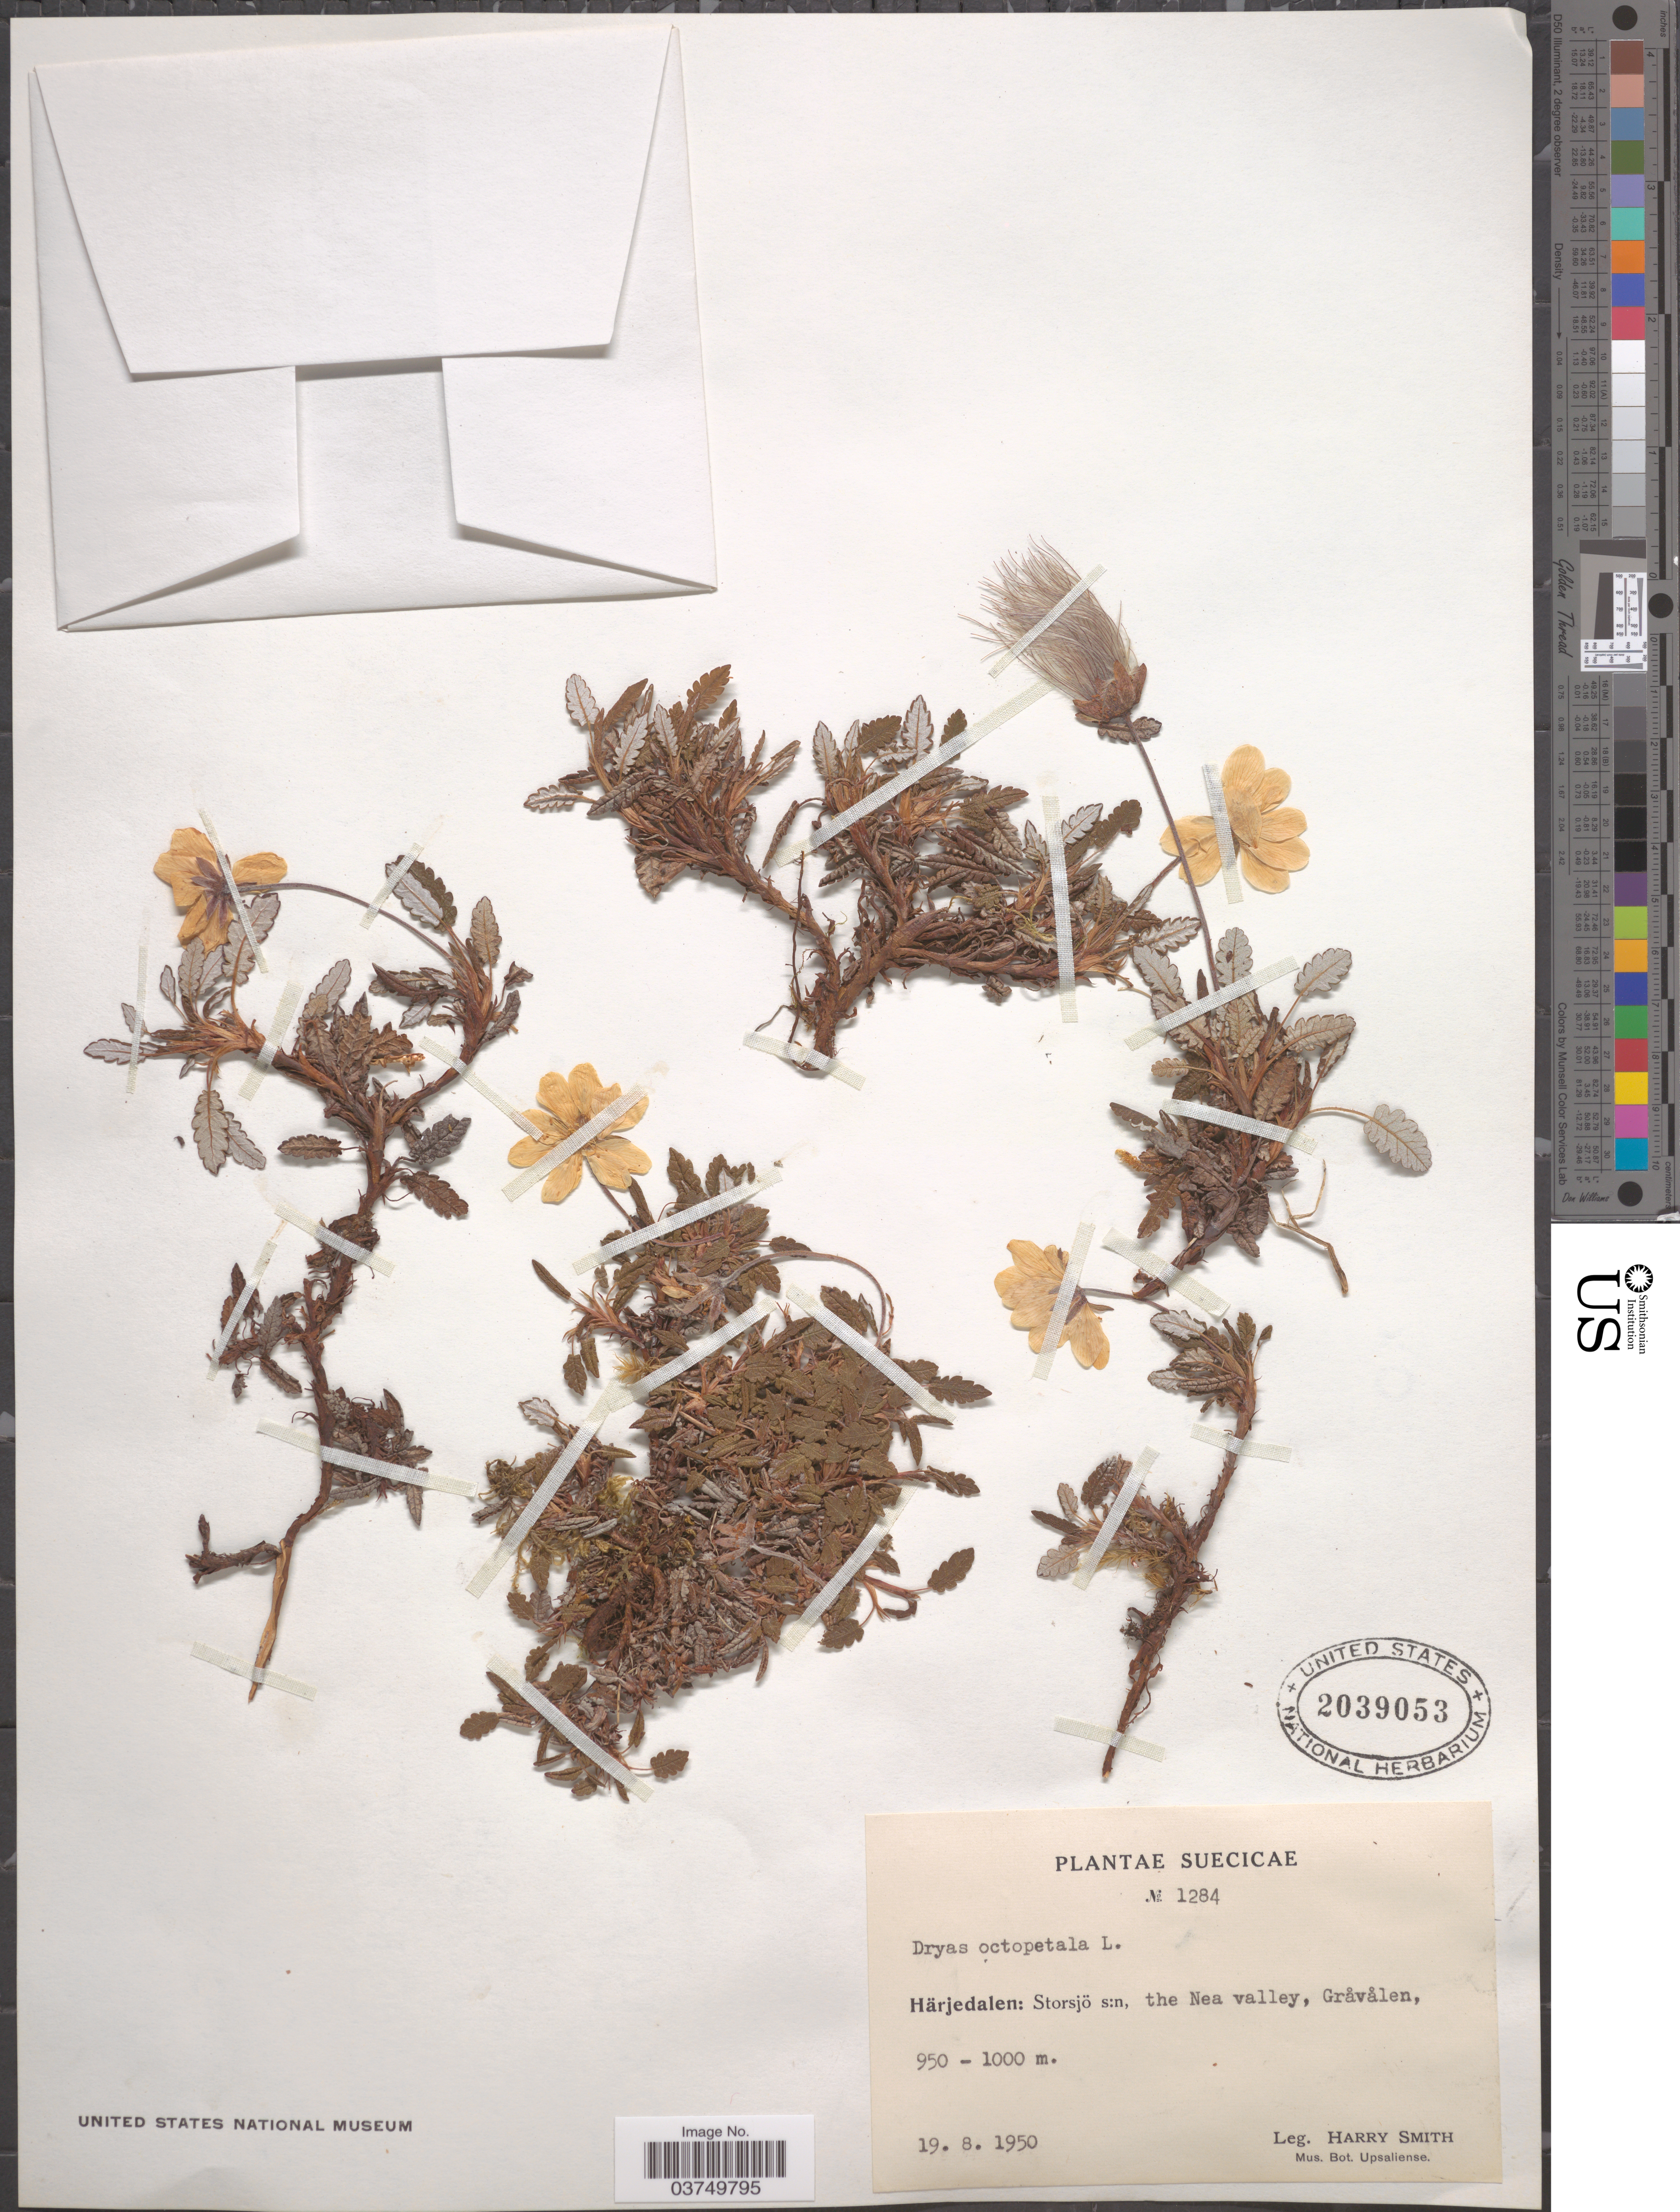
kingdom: Plantae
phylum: Tracheophyta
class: Magnoliopsida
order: Rosales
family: Rosaceae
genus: Dryas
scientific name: Dryas octopetala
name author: L.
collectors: H. Smith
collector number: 1284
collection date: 1950-08-19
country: Sweden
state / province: Jamtland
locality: Suecicae. Härjedalen: Storsjö s:n, the Nea valley, Gråvålen.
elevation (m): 950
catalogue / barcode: US 2039053